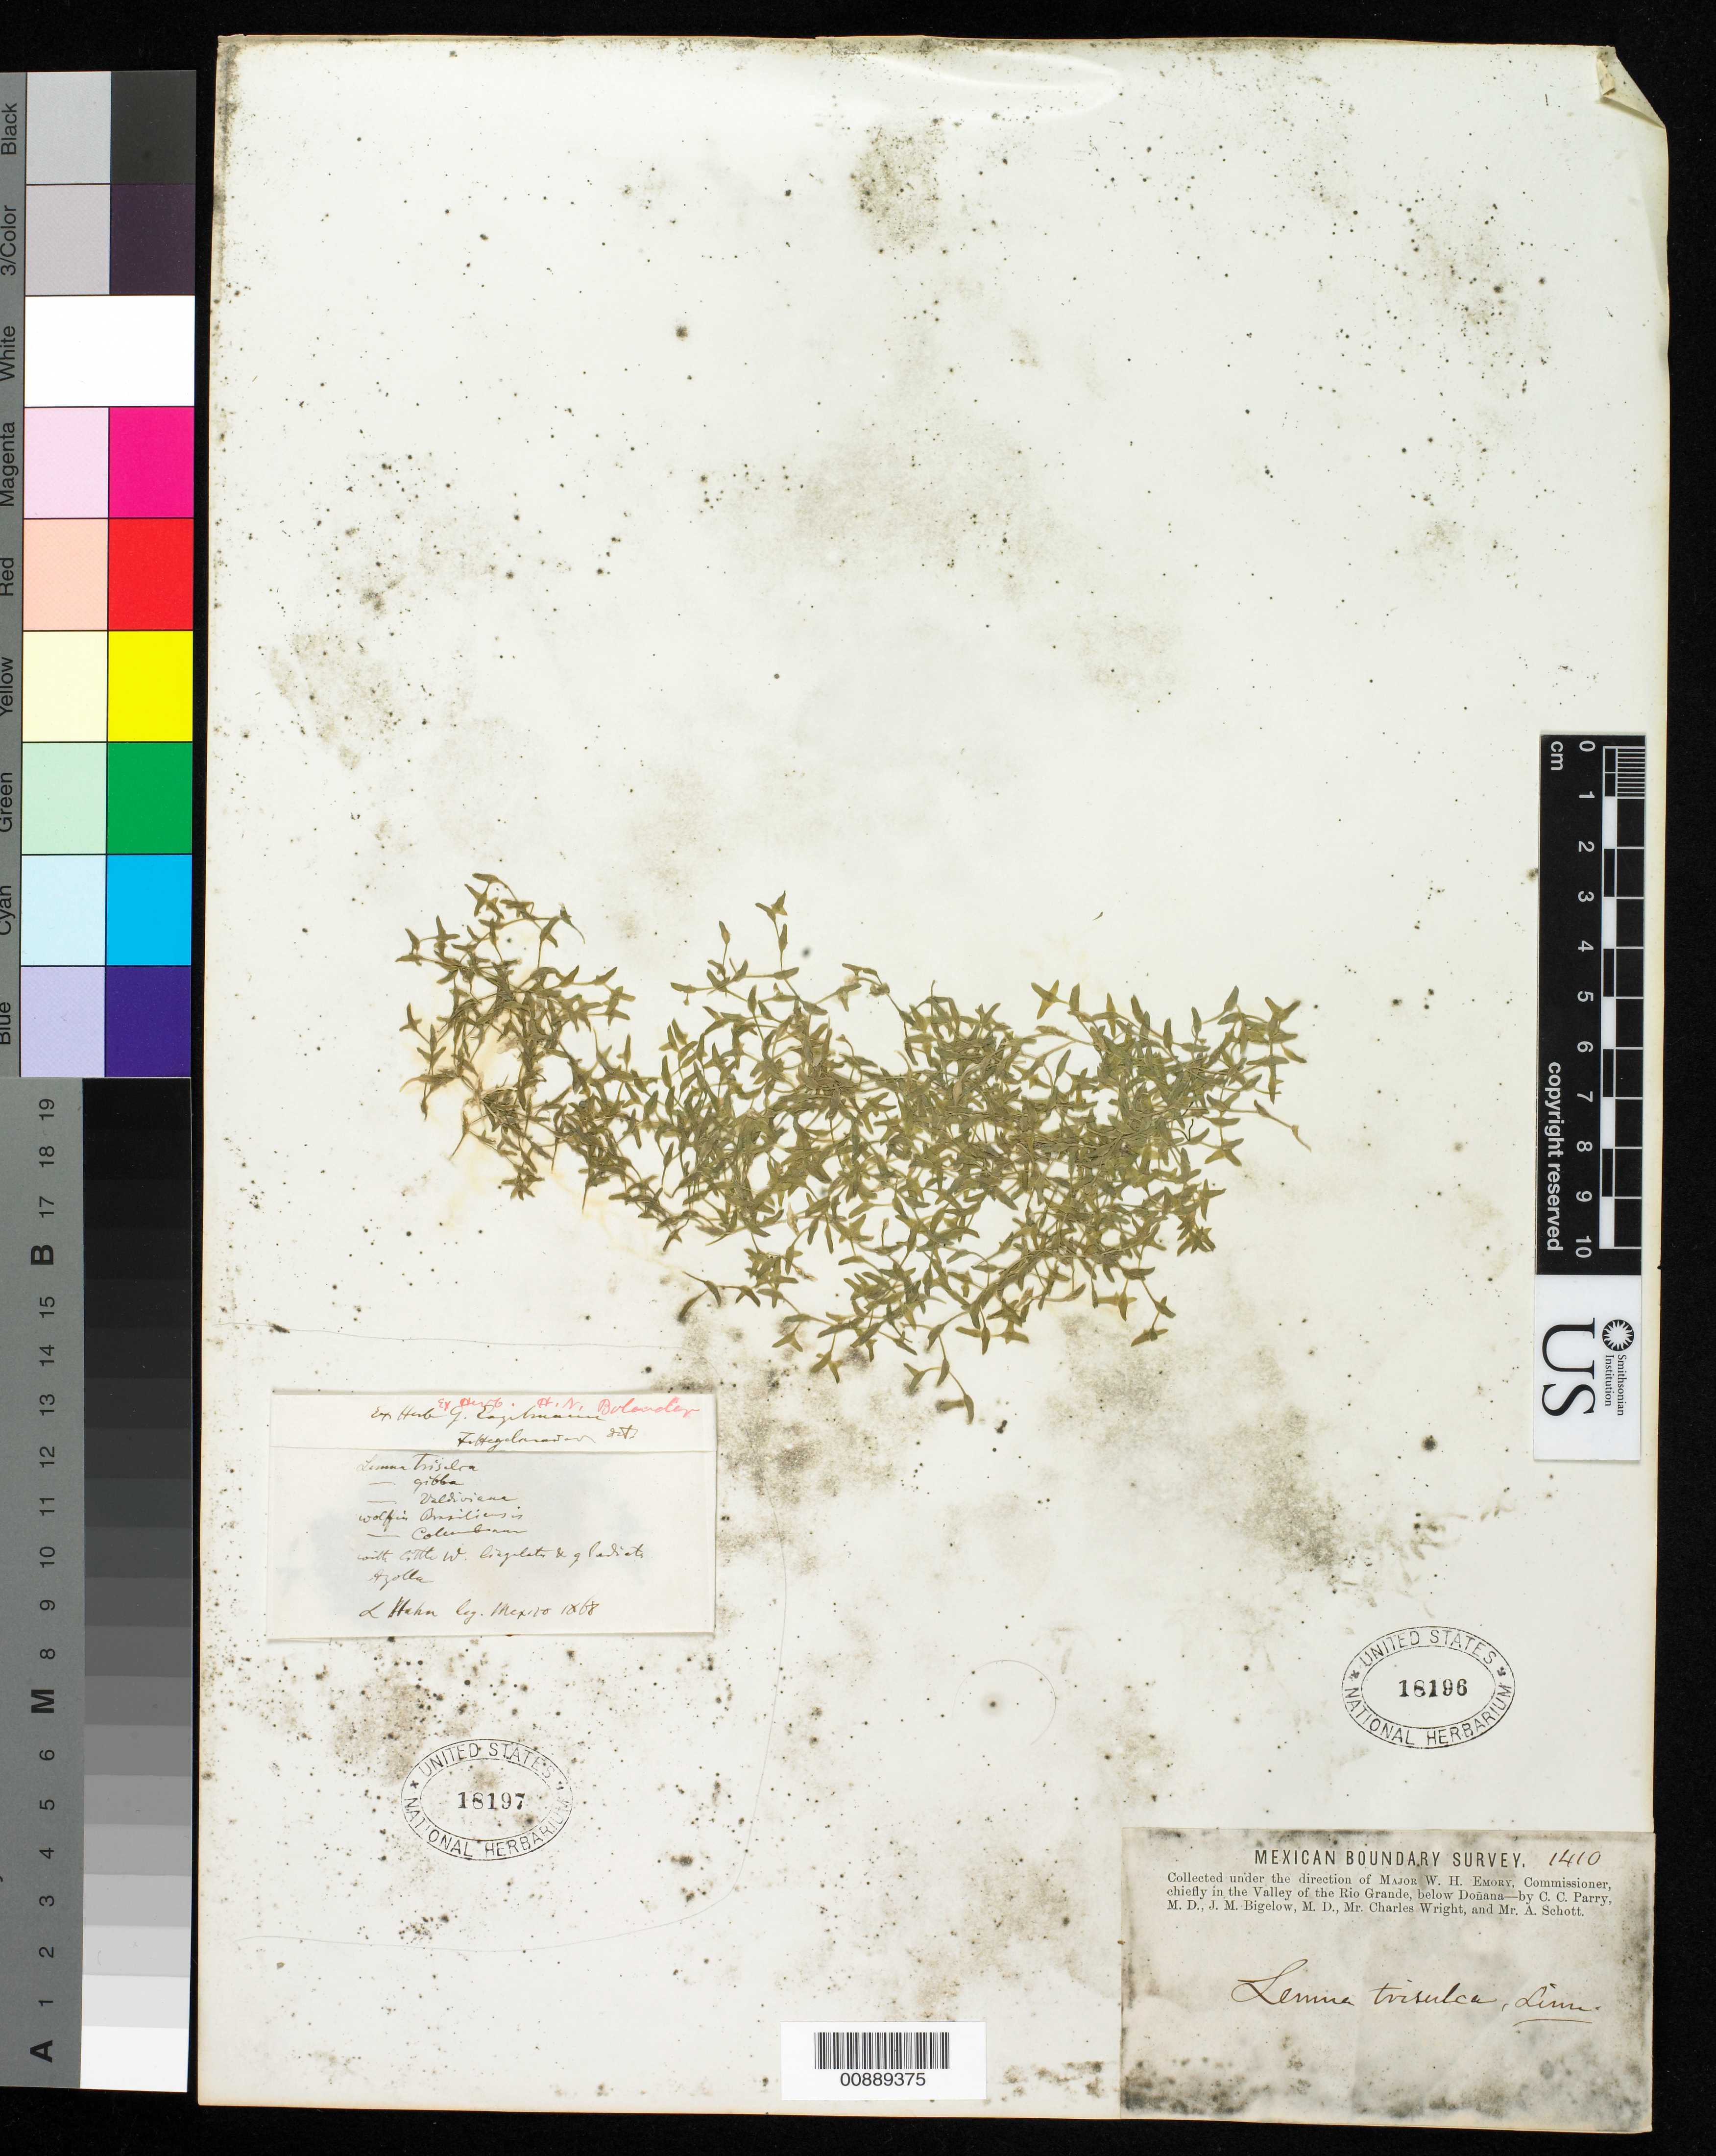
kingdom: Plantae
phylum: Tracheophyta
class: Liliopsida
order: Alismatales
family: Araceae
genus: Lemna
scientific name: Lemna trisulca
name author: L.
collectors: L. Hahn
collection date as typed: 1868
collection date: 1868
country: Mexico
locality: Mexico.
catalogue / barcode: US 18197-2